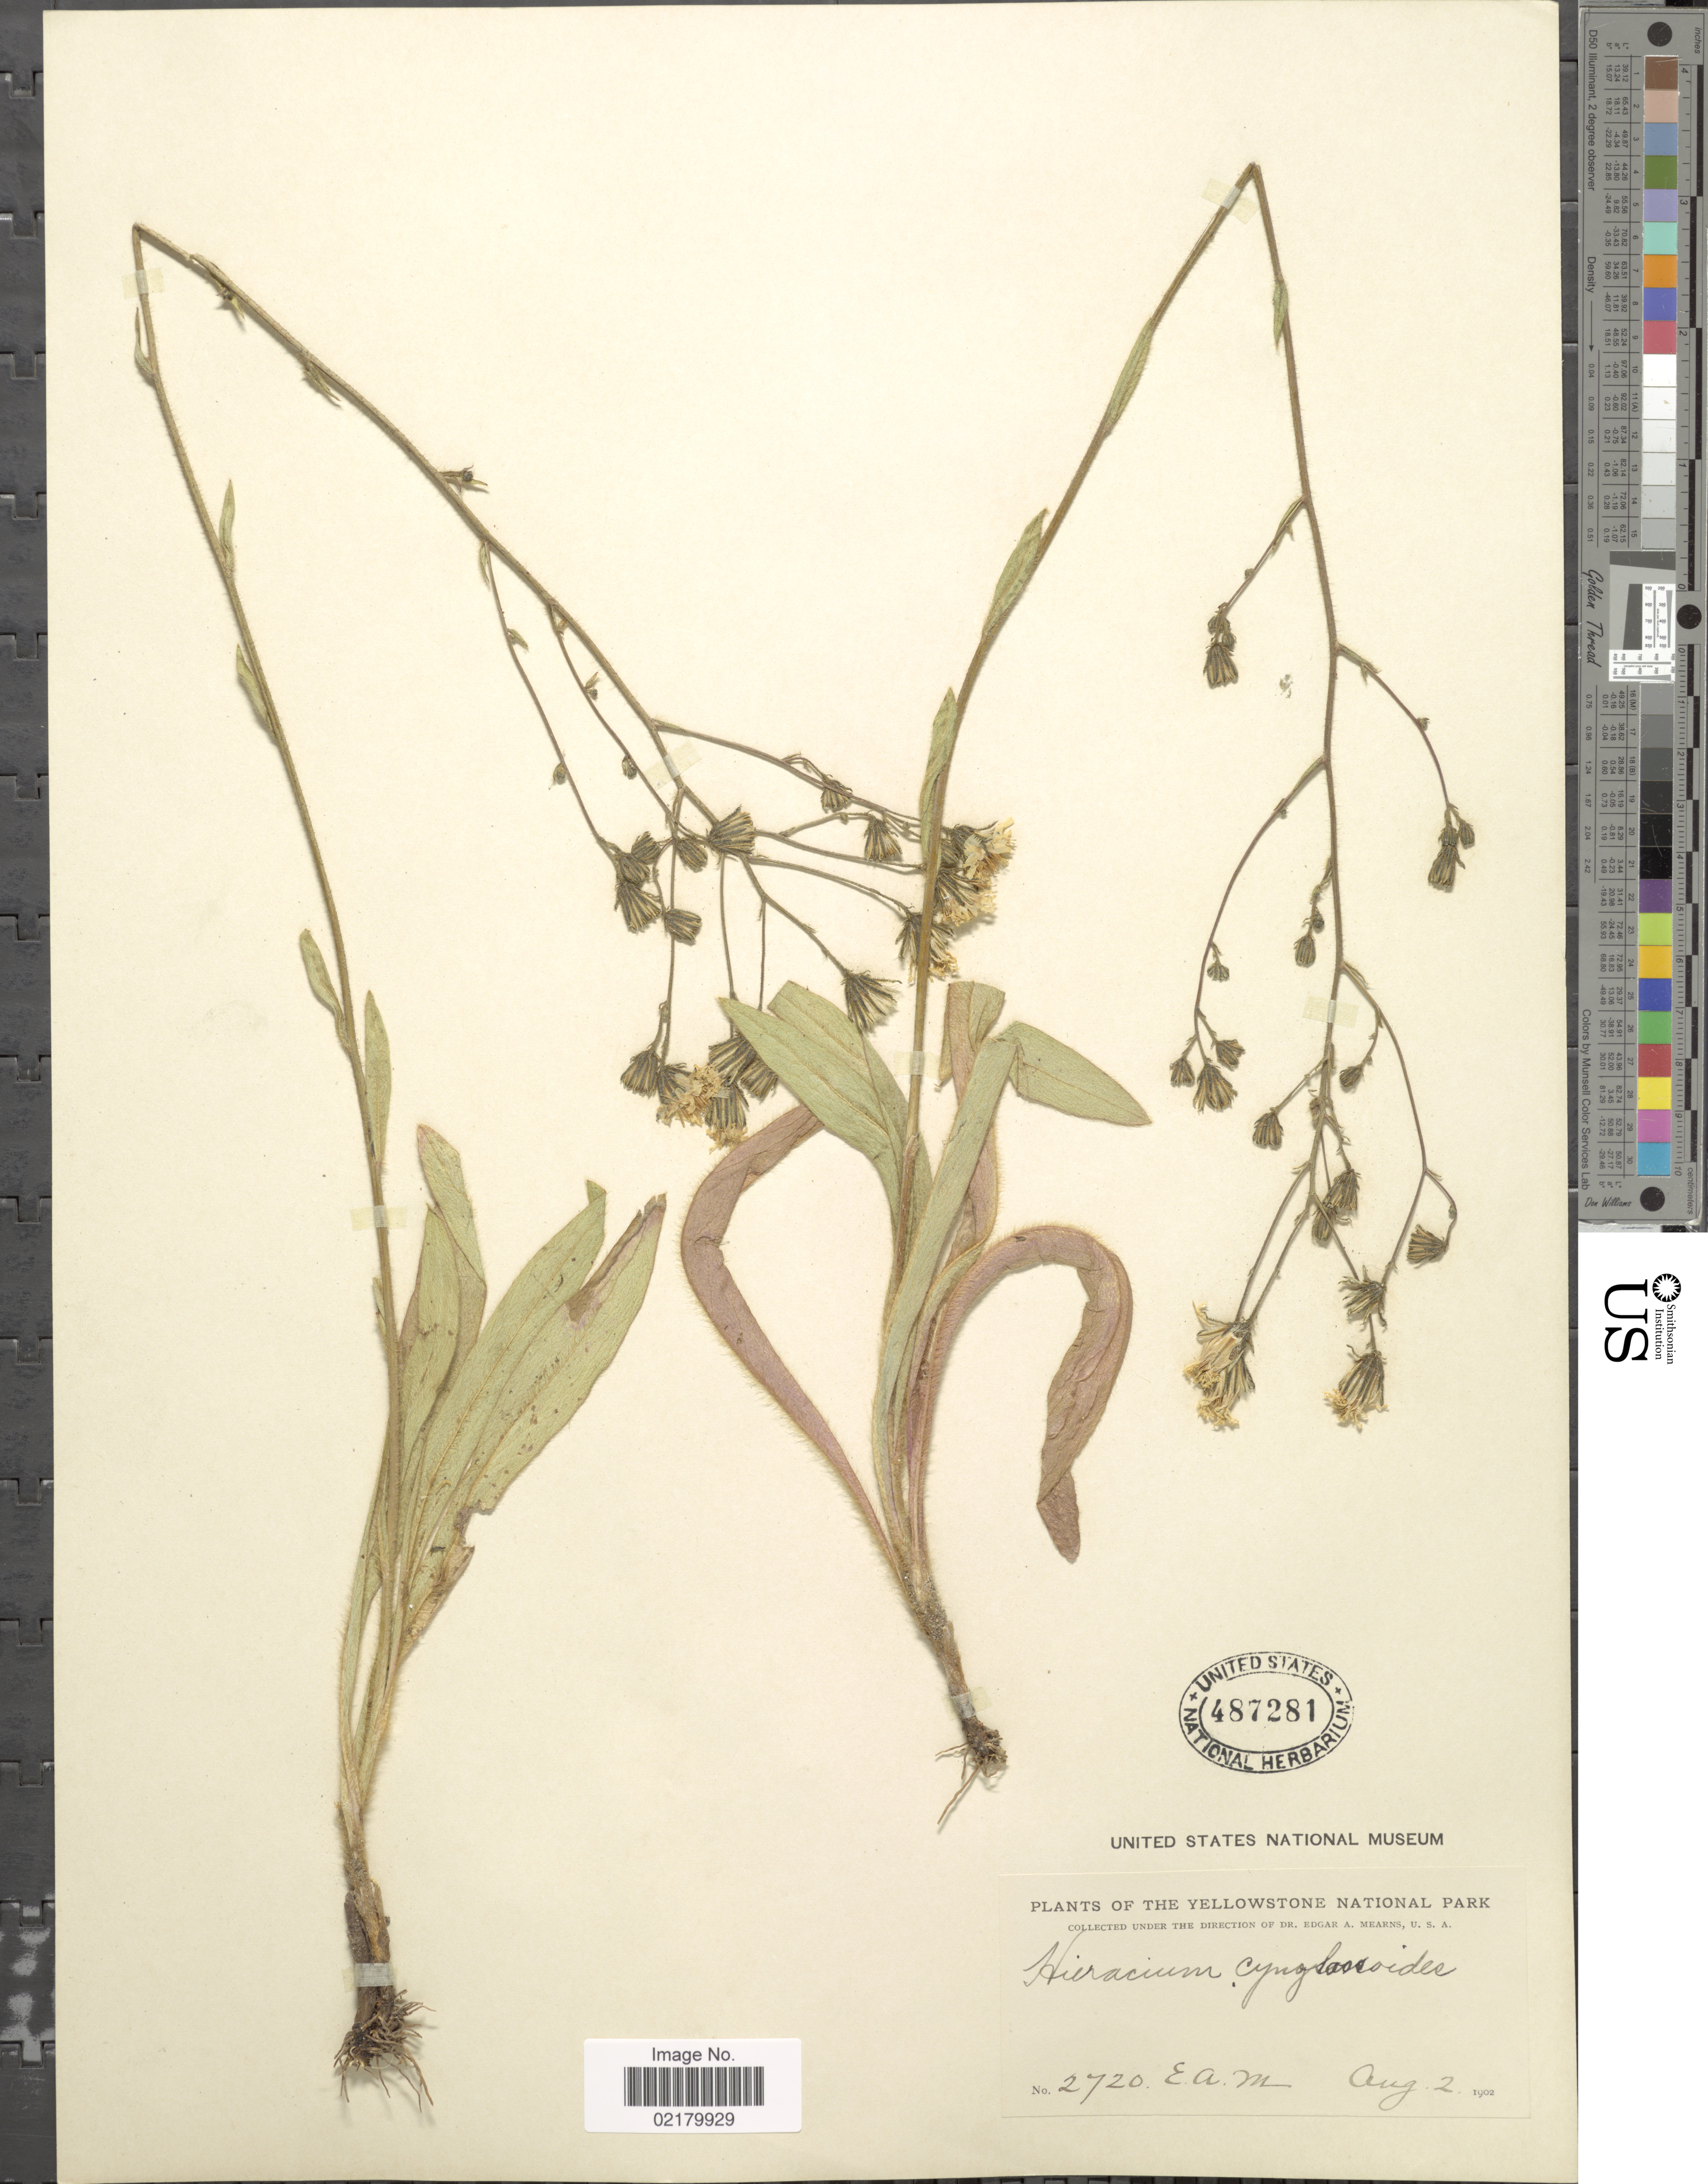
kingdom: Plantae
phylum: Tracheophyta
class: Magnoliopsida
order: Asterales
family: Asteraceae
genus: Hieracium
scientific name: Hieracium scouleri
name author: Hook.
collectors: E. A. Mearns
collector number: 2720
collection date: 1902-08-02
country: United States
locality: The Yellowstone National Park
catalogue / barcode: US 487281